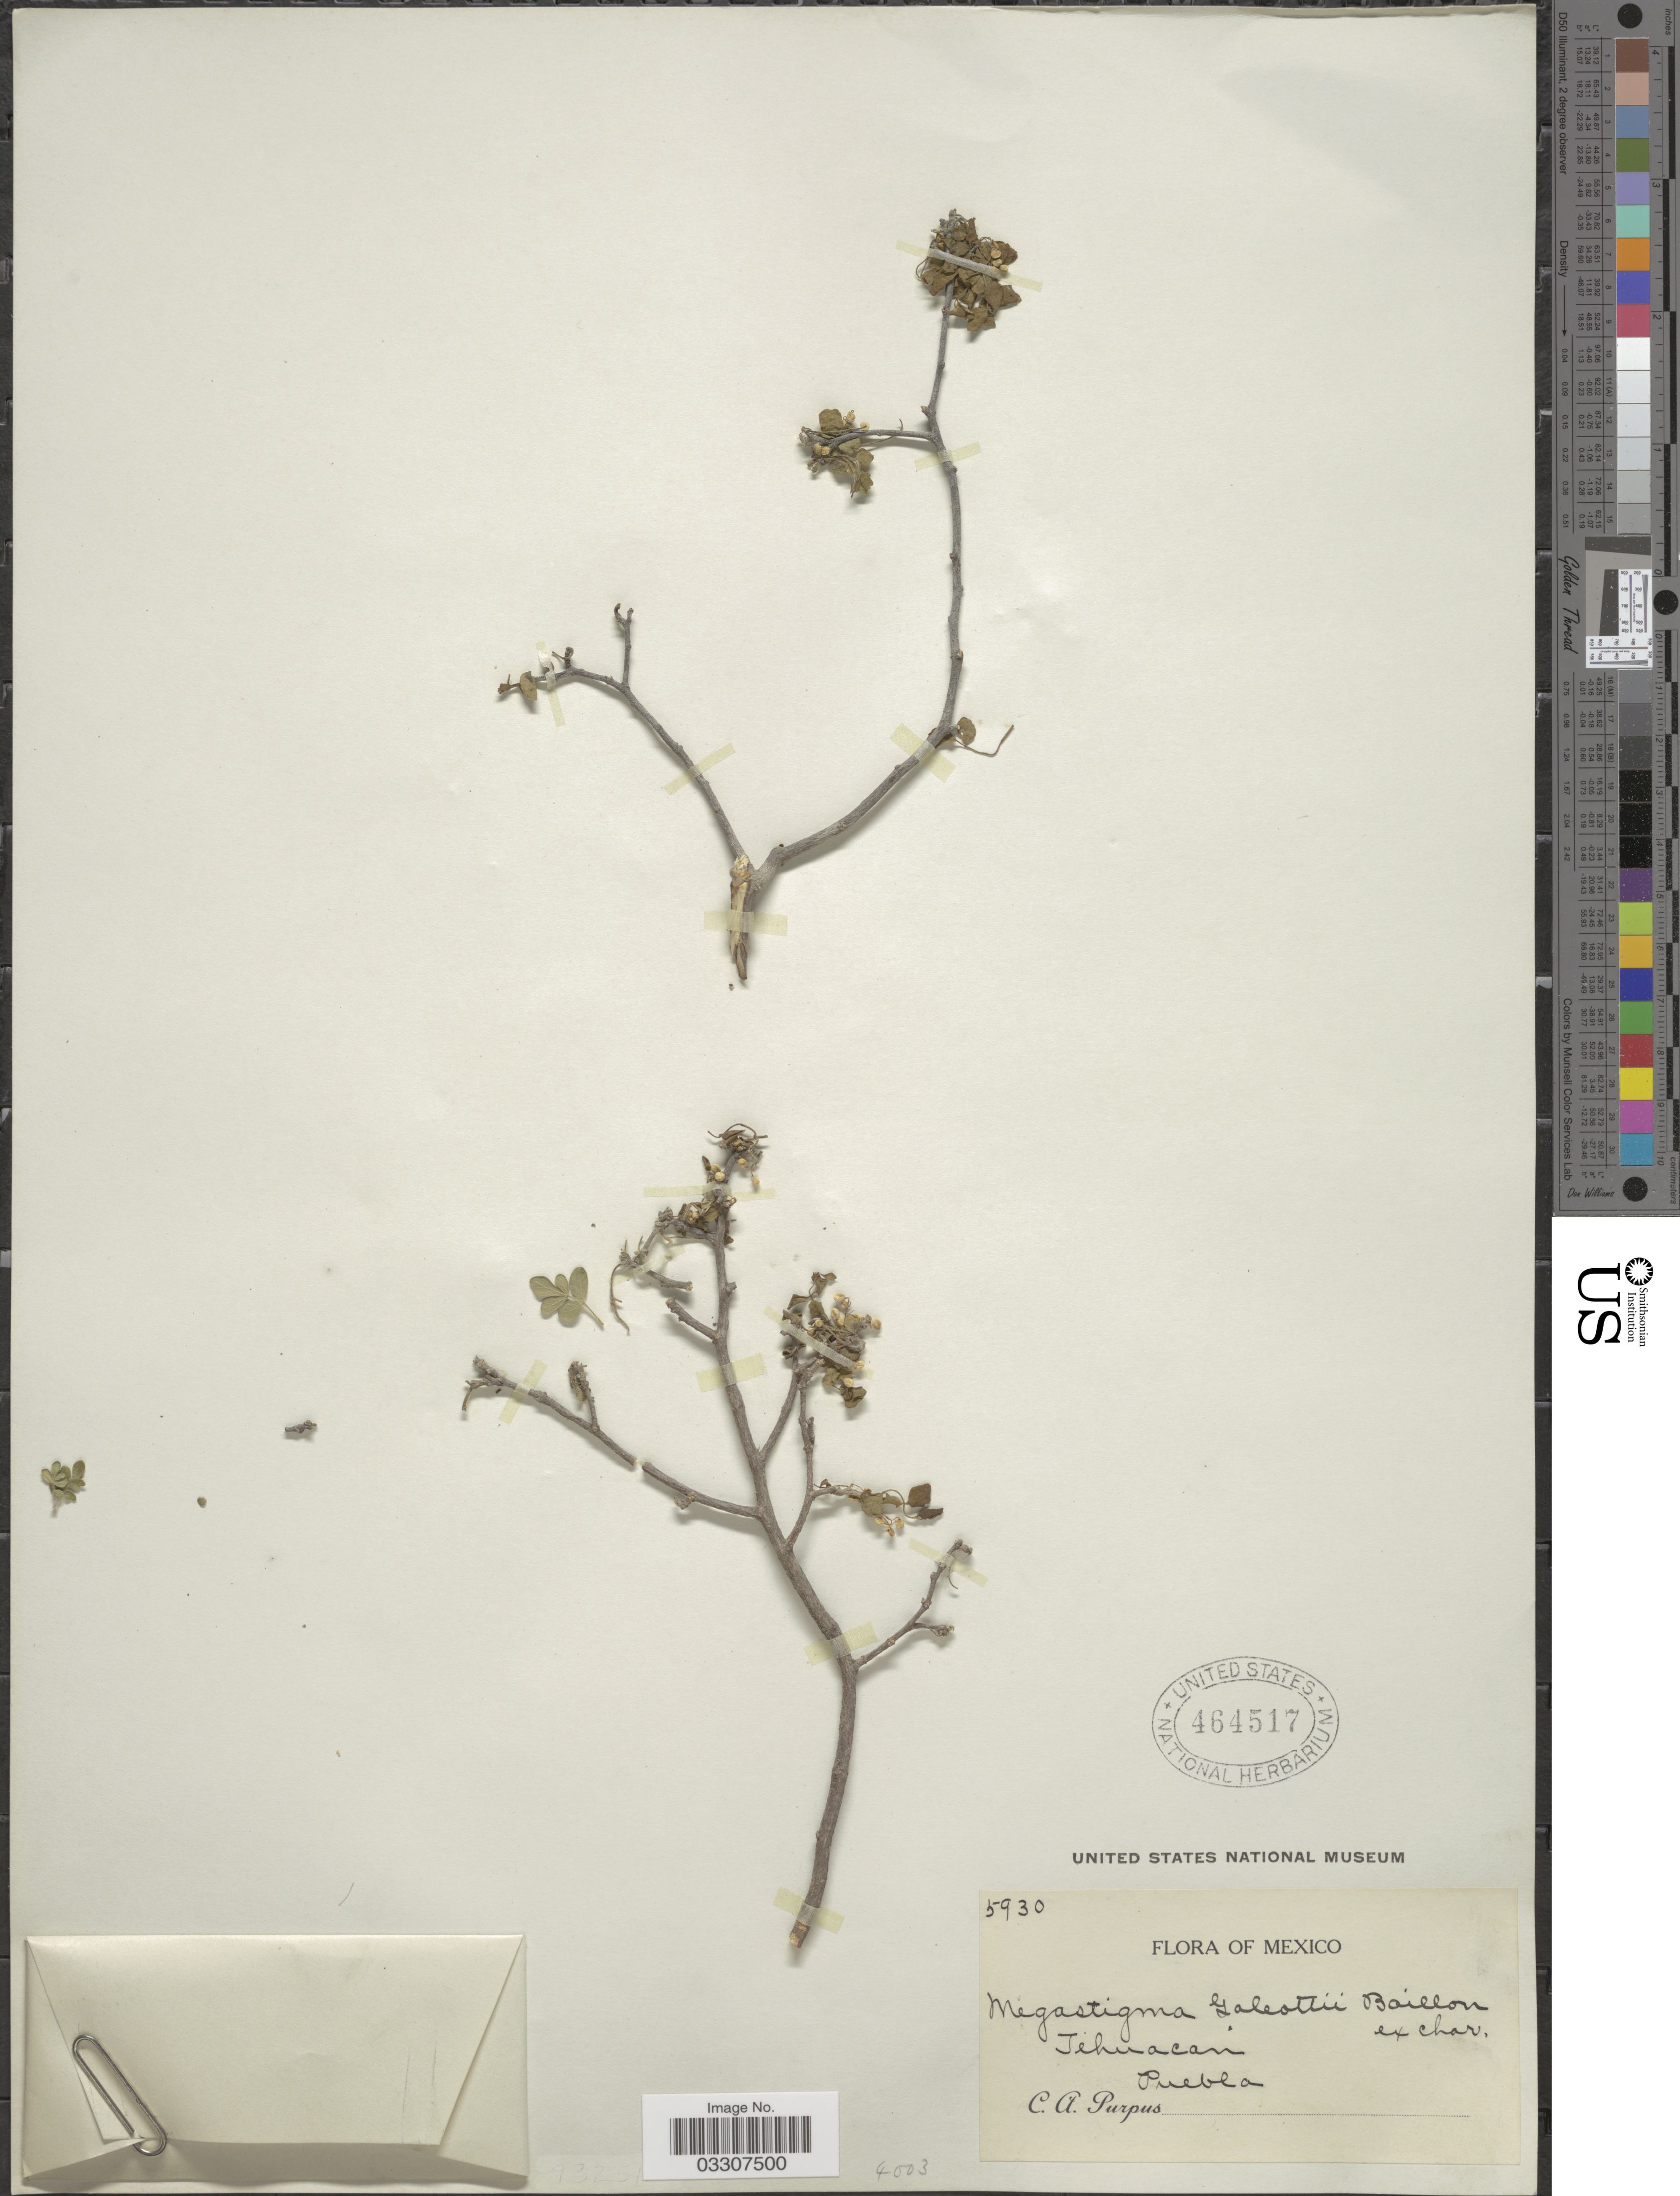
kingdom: Plantae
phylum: Tracheophyta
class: Magnoliopsida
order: Sapindales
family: Rutaceae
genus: Megastigma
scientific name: Megastigma galeottii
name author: Baill.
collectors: C. A. Purpus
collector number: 5930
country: Mexico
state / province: Puebla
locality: Tehuacan.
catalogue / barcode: US 464517